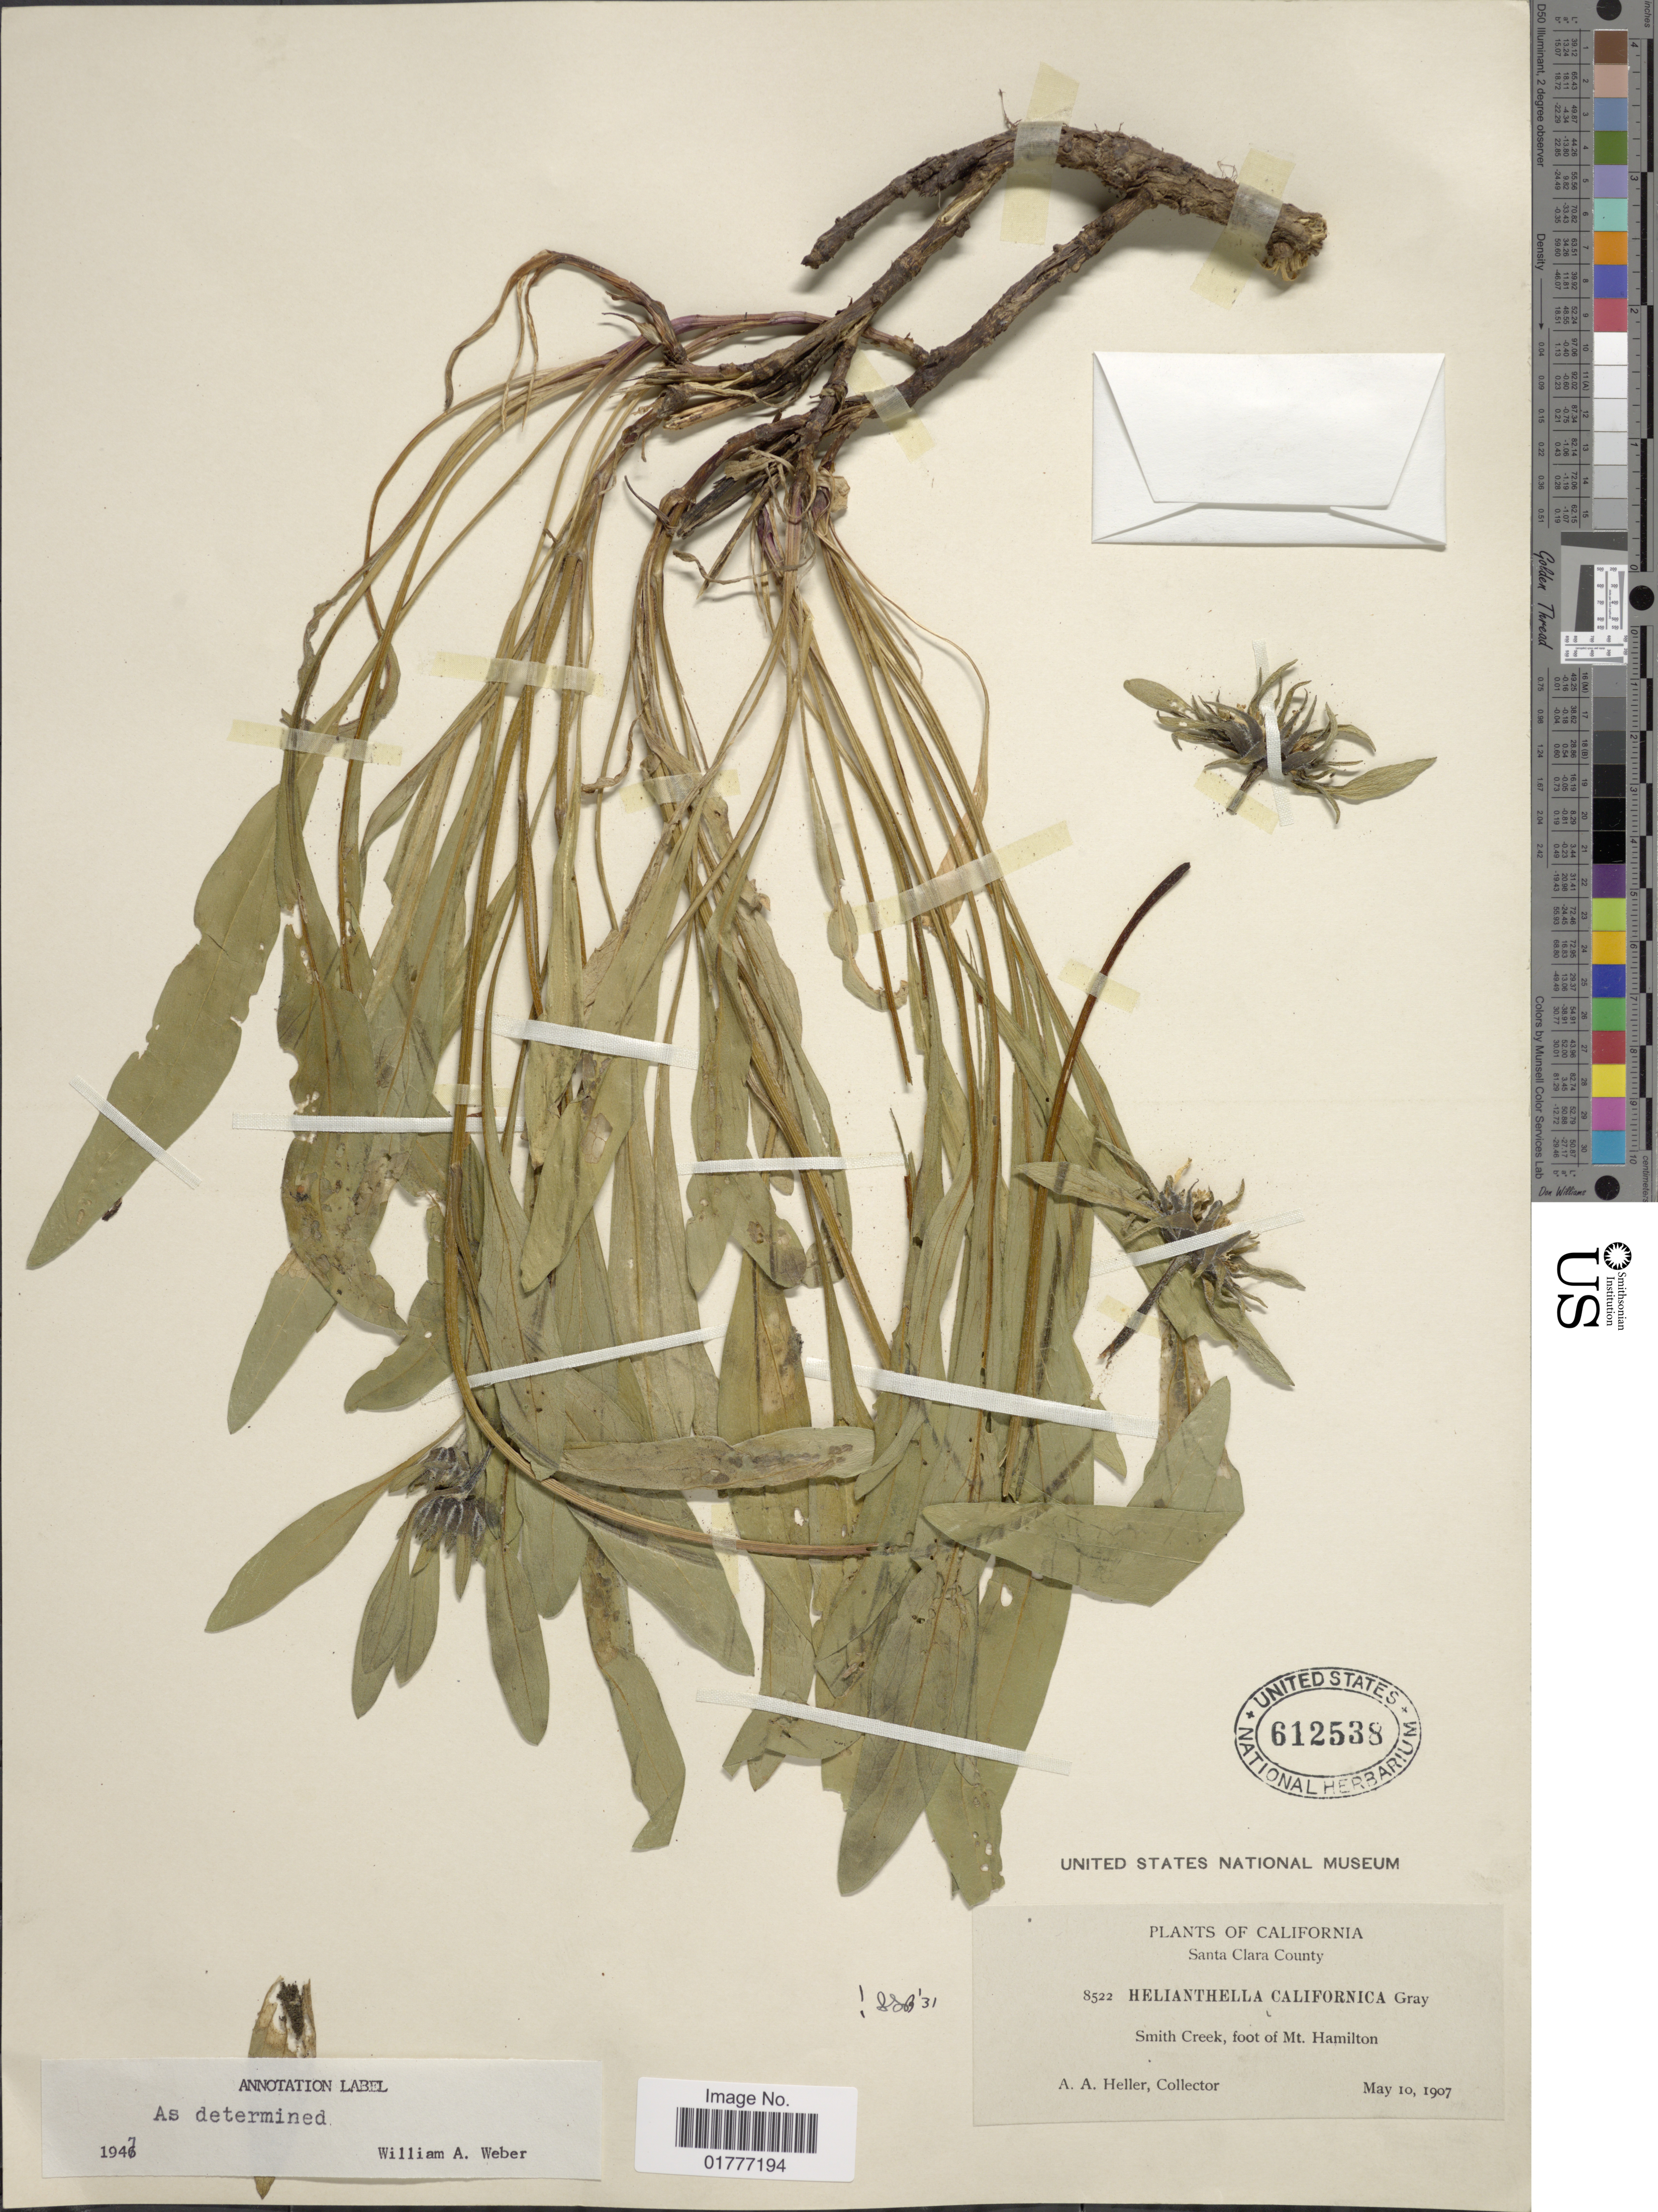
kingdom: Plantae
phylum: Tracheophyta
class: Magnoliopsida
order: Asterales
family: Asteraceae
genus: Helianthella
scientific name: Helianthella californica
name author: A. Gray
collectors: A. A. Heller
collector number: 8522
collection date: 1907-05-10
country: United States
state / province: California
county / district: Santa Clara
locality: Santa Clara County. Smith Creek, foot of Mt. Hamilton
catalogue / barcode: US 612538